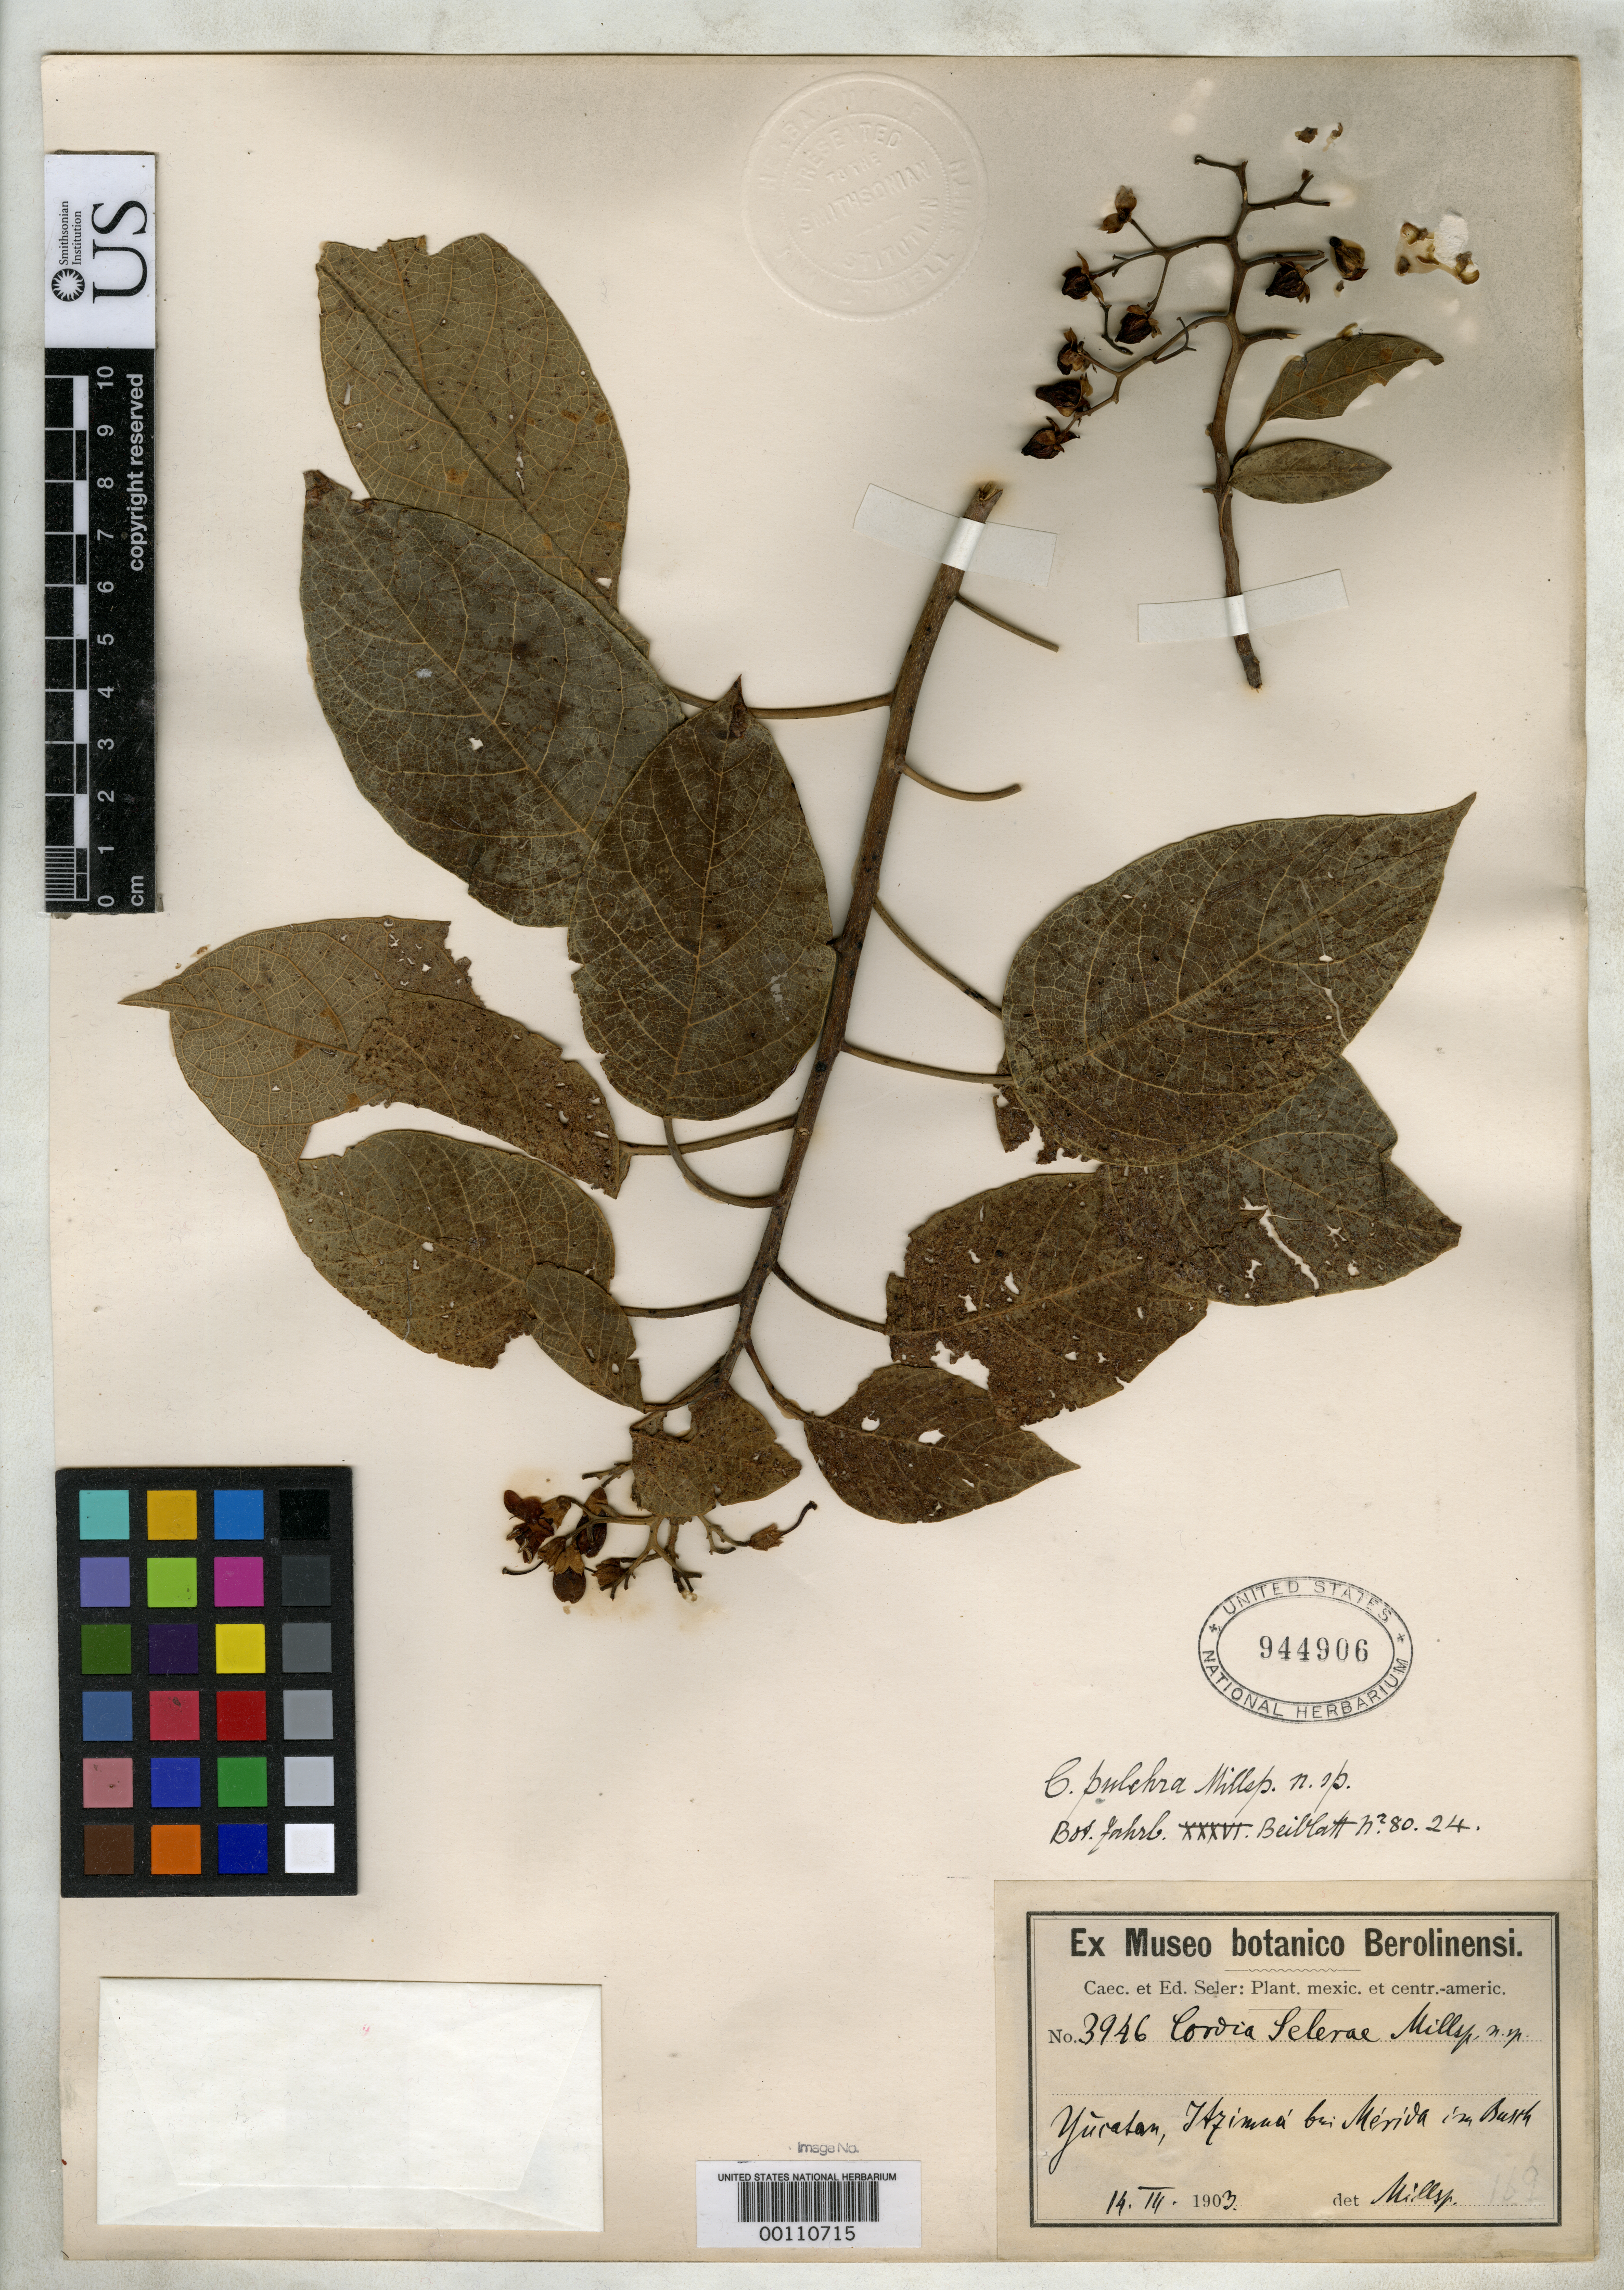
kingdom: Plantae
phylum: Tracheophyta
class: Magnoliopsida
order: Boraginales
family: Cordiaceae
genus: Cordia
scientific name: Cordia pulchra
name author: Millsp.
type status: Isotype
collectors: E. Seler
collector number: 3946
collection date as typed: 14 Mar 1903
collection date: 1903-03-14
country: Mexico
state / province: Yucatán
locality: Itzimna bei Merida in Busch.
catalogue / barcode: US 944906